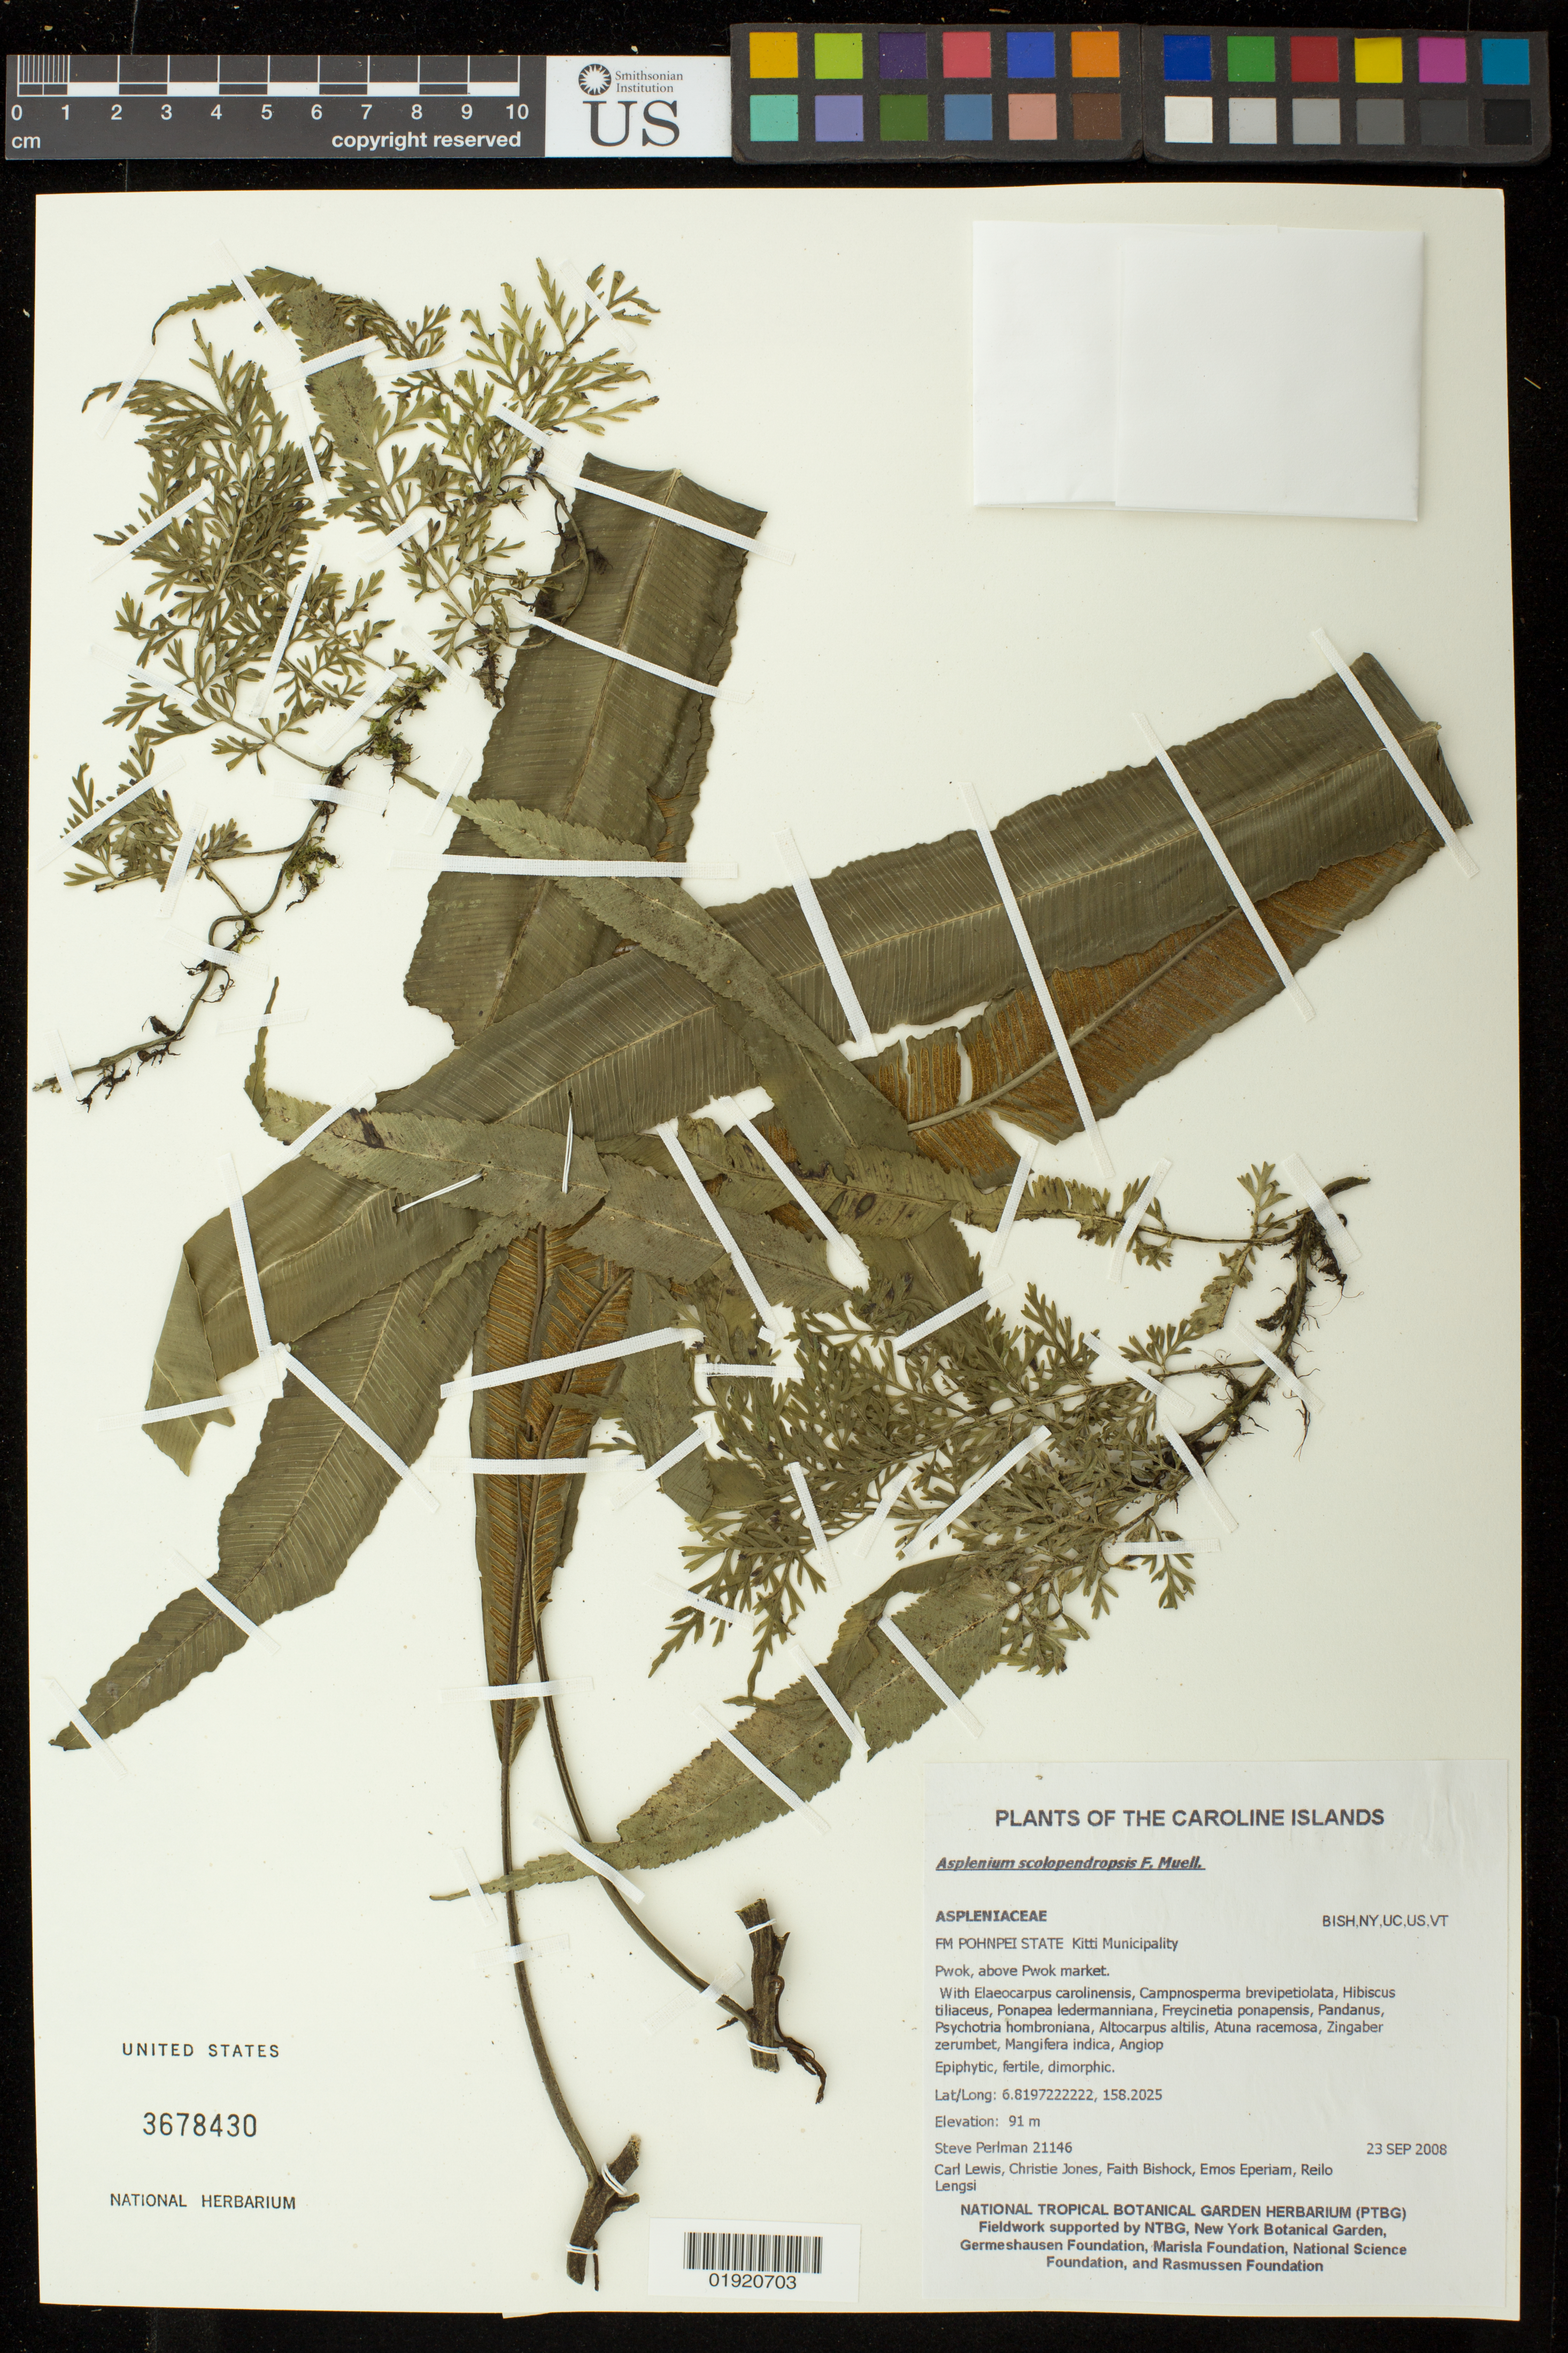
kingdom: Plantae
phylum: Tracheophyta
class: Polypodiopsida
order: Polypodiales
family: Aspleniaceae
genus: Asplenium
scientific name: Asplenium scolopendropsis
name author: F. Muell.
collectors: S. Perlman, C. Jones, F. Bishock, E. Eperiam & L. Reilo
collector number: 21146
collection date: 2008-09-23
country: Micronesia, Federated States of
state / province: Pohnpei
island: Pohnpei [Ponape]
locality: Pohnpei State Kitti Municipality. Pwok, above Pwok market.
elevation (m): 91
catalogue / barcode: US 3678430